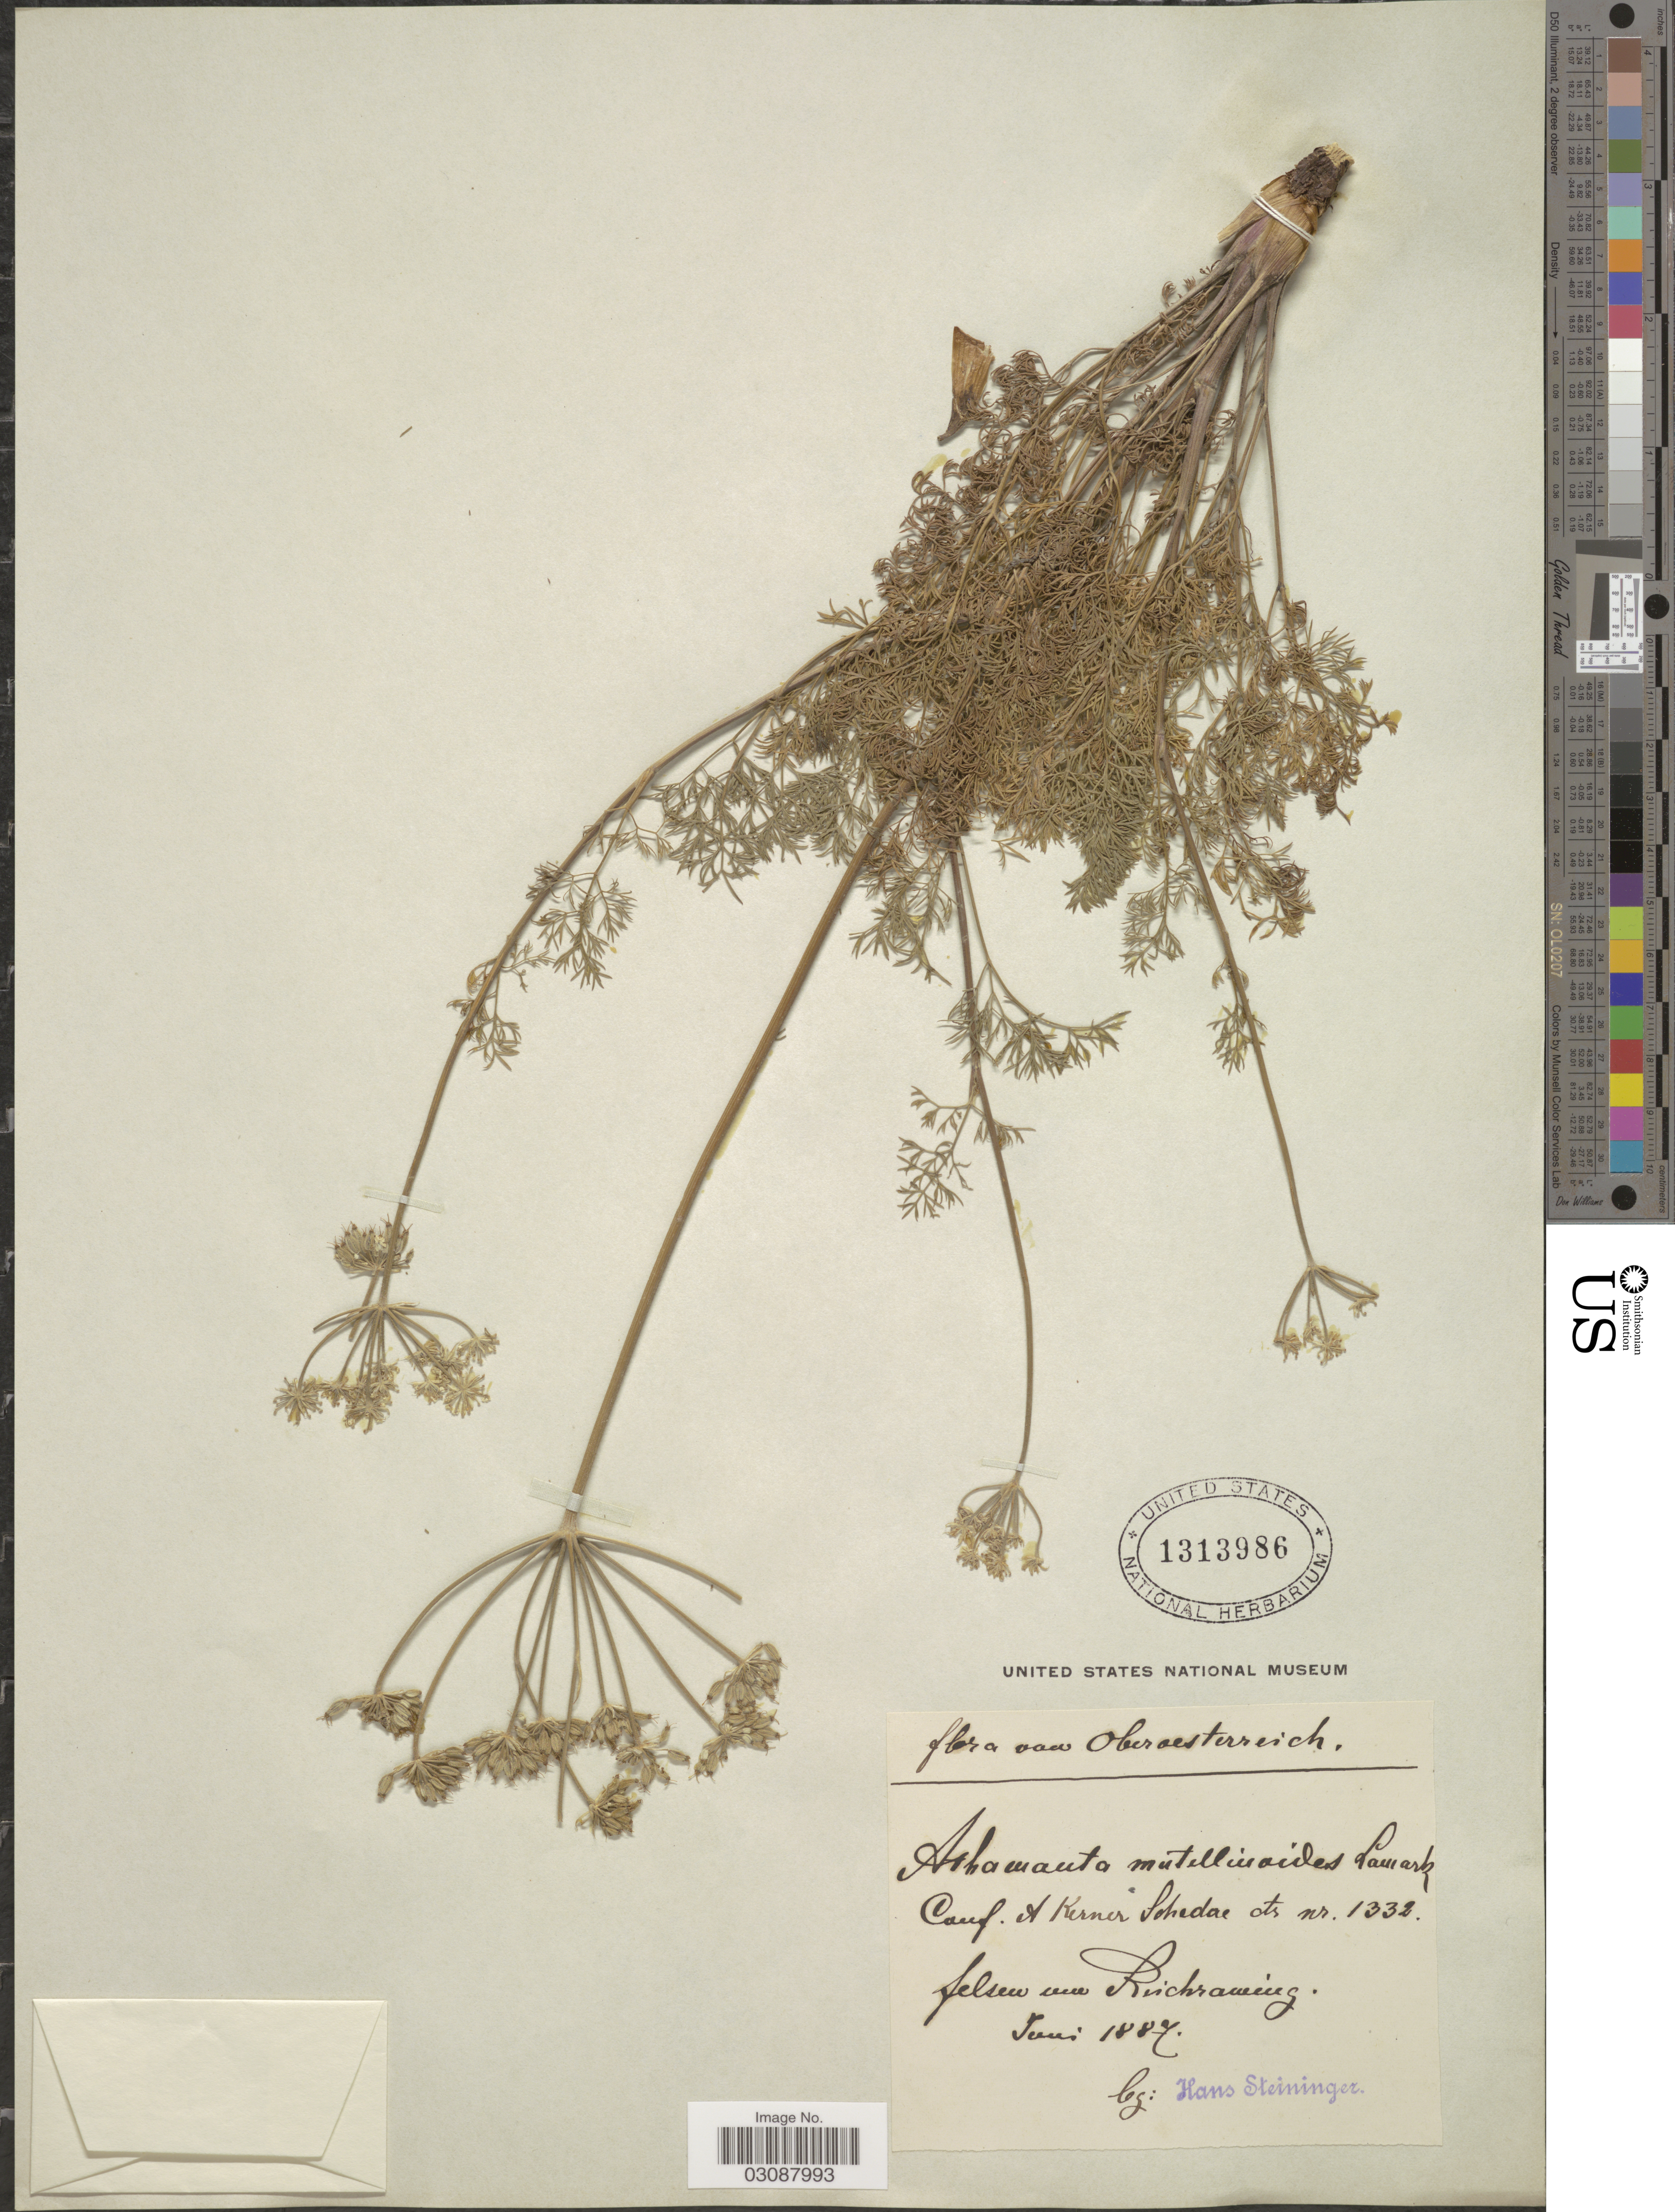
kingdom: Plantae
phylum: Tracheophyta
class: Magnoliopsida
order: Apiales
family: Apiaceae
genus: Athamanta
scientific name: Athamanta mutellinoides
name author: Lam.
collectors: H. Steininger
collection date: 1887-06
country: Austria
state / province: Oberosterreich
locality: Oberoesterreich. Felsen am Reichraming.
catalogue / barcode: US 1313986